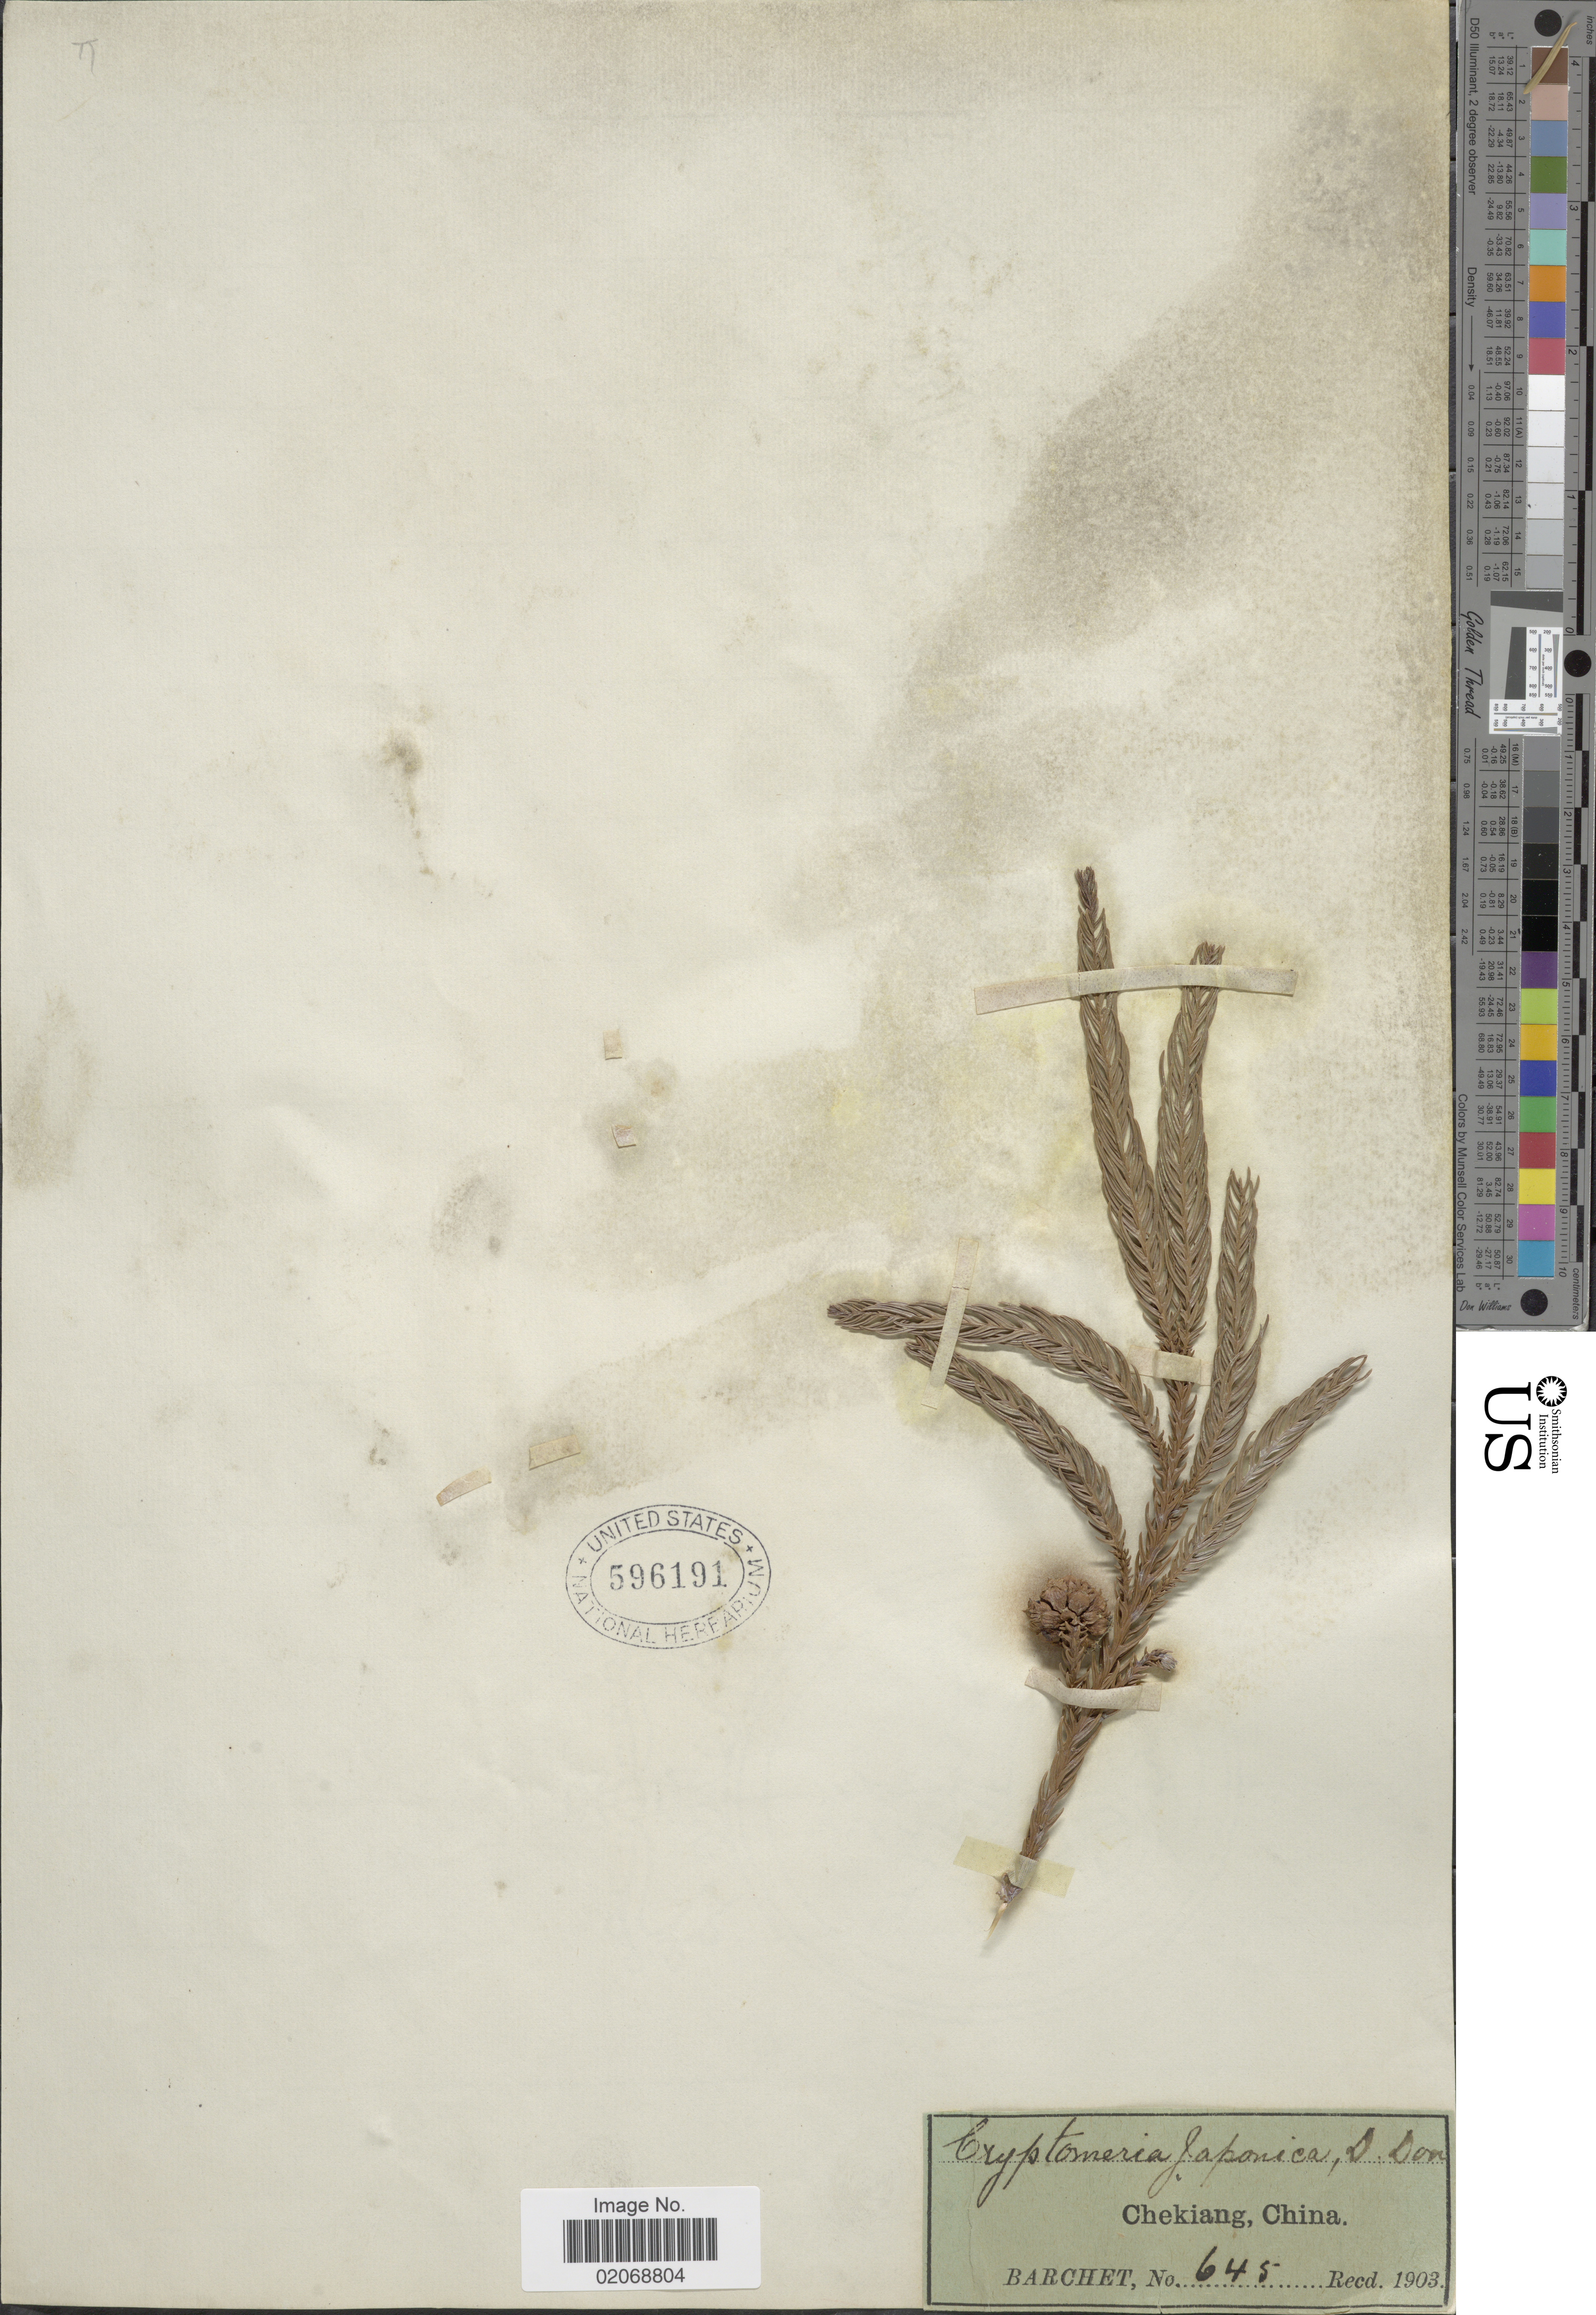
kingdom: Plantae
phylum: Tracheophyta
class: Pinopsida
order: Pinales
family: Cupressaceae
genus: Cryptomeria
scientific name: Cryptomeria japonica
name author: (Thunb. ex L. f.) D. Don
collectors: Barchet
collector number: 645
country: China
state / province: Zhejiang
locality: Chekiang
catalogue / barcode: US 596191